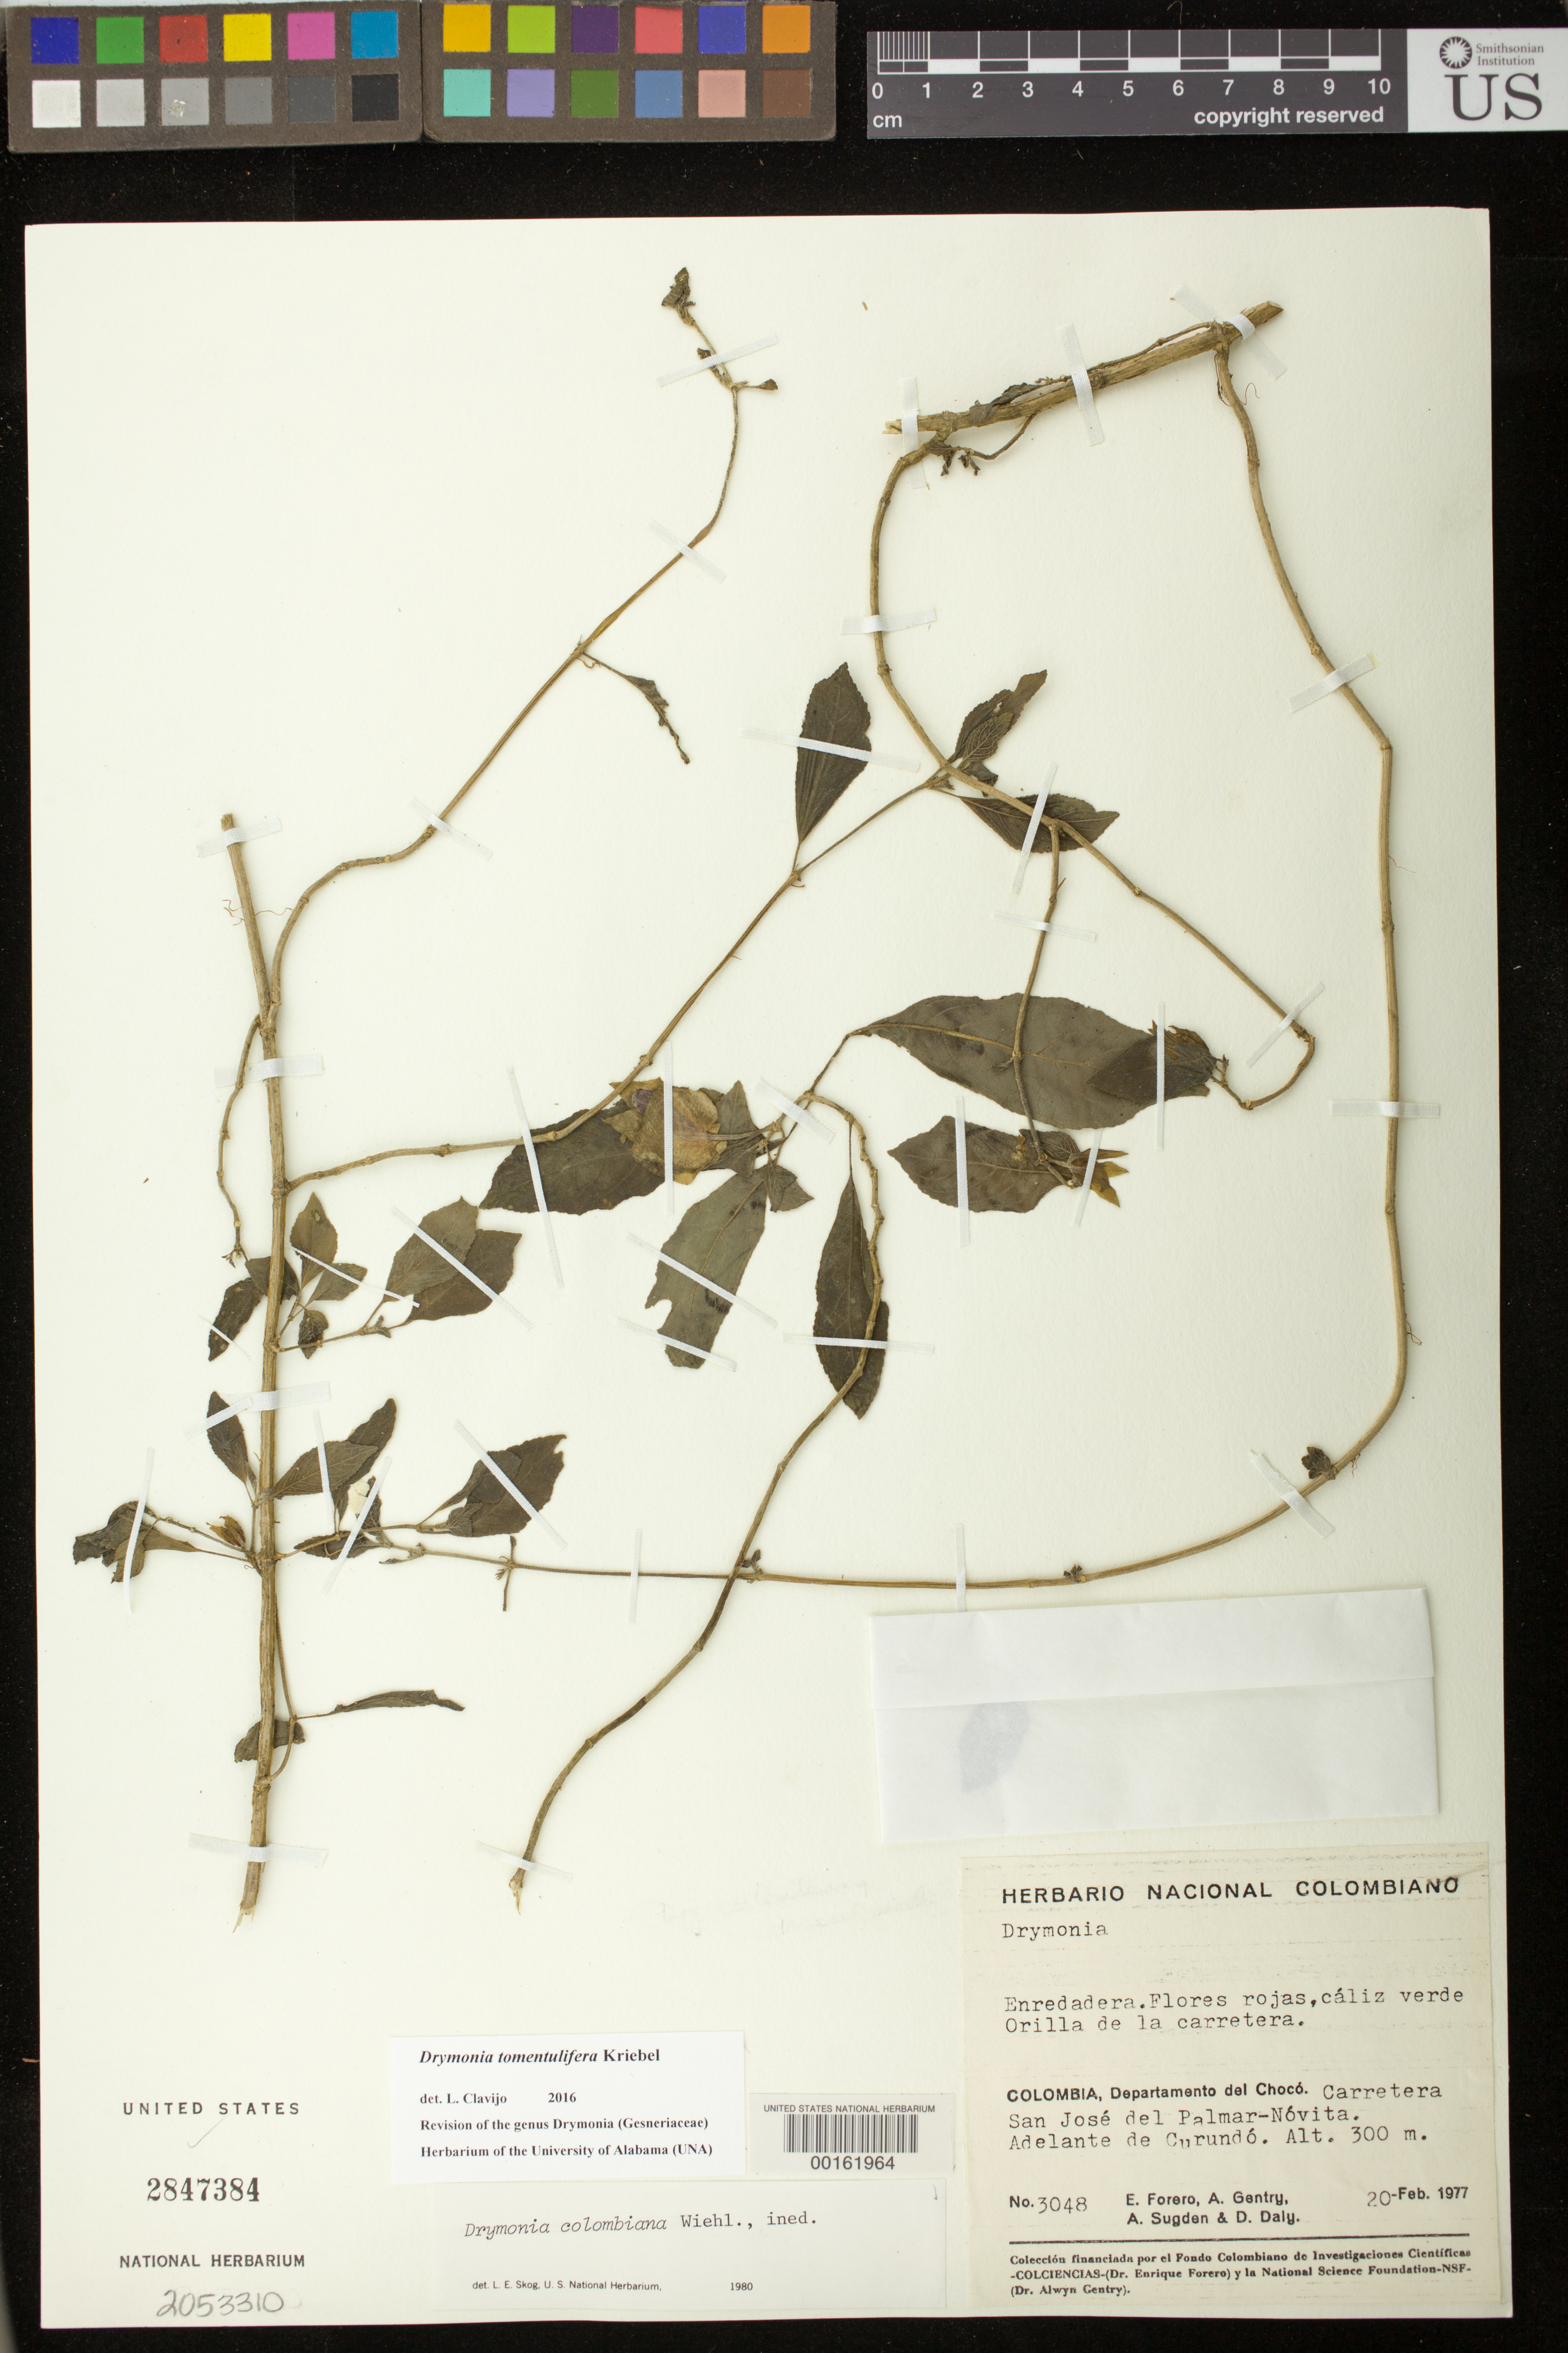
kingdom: Plantae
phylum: Tracheophyta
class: Magnoliopsida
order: Lamiales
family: Gesneriaceae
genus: Drymonia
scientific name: Drymonia tomentulifera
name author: Kriebel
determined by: Clavijo, L.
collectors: E. Forero, A. H. Gentry, A. Sugden & D. C. Daly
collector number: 3048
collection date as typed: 20 Feb 1977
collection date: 1977-02-20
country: Colombia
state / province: Chocó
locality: Carretera San José del Palmar - Nóvita, Adelante de Curundó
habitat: Orilla de la carretera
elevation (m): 300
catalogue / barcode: US 2847384